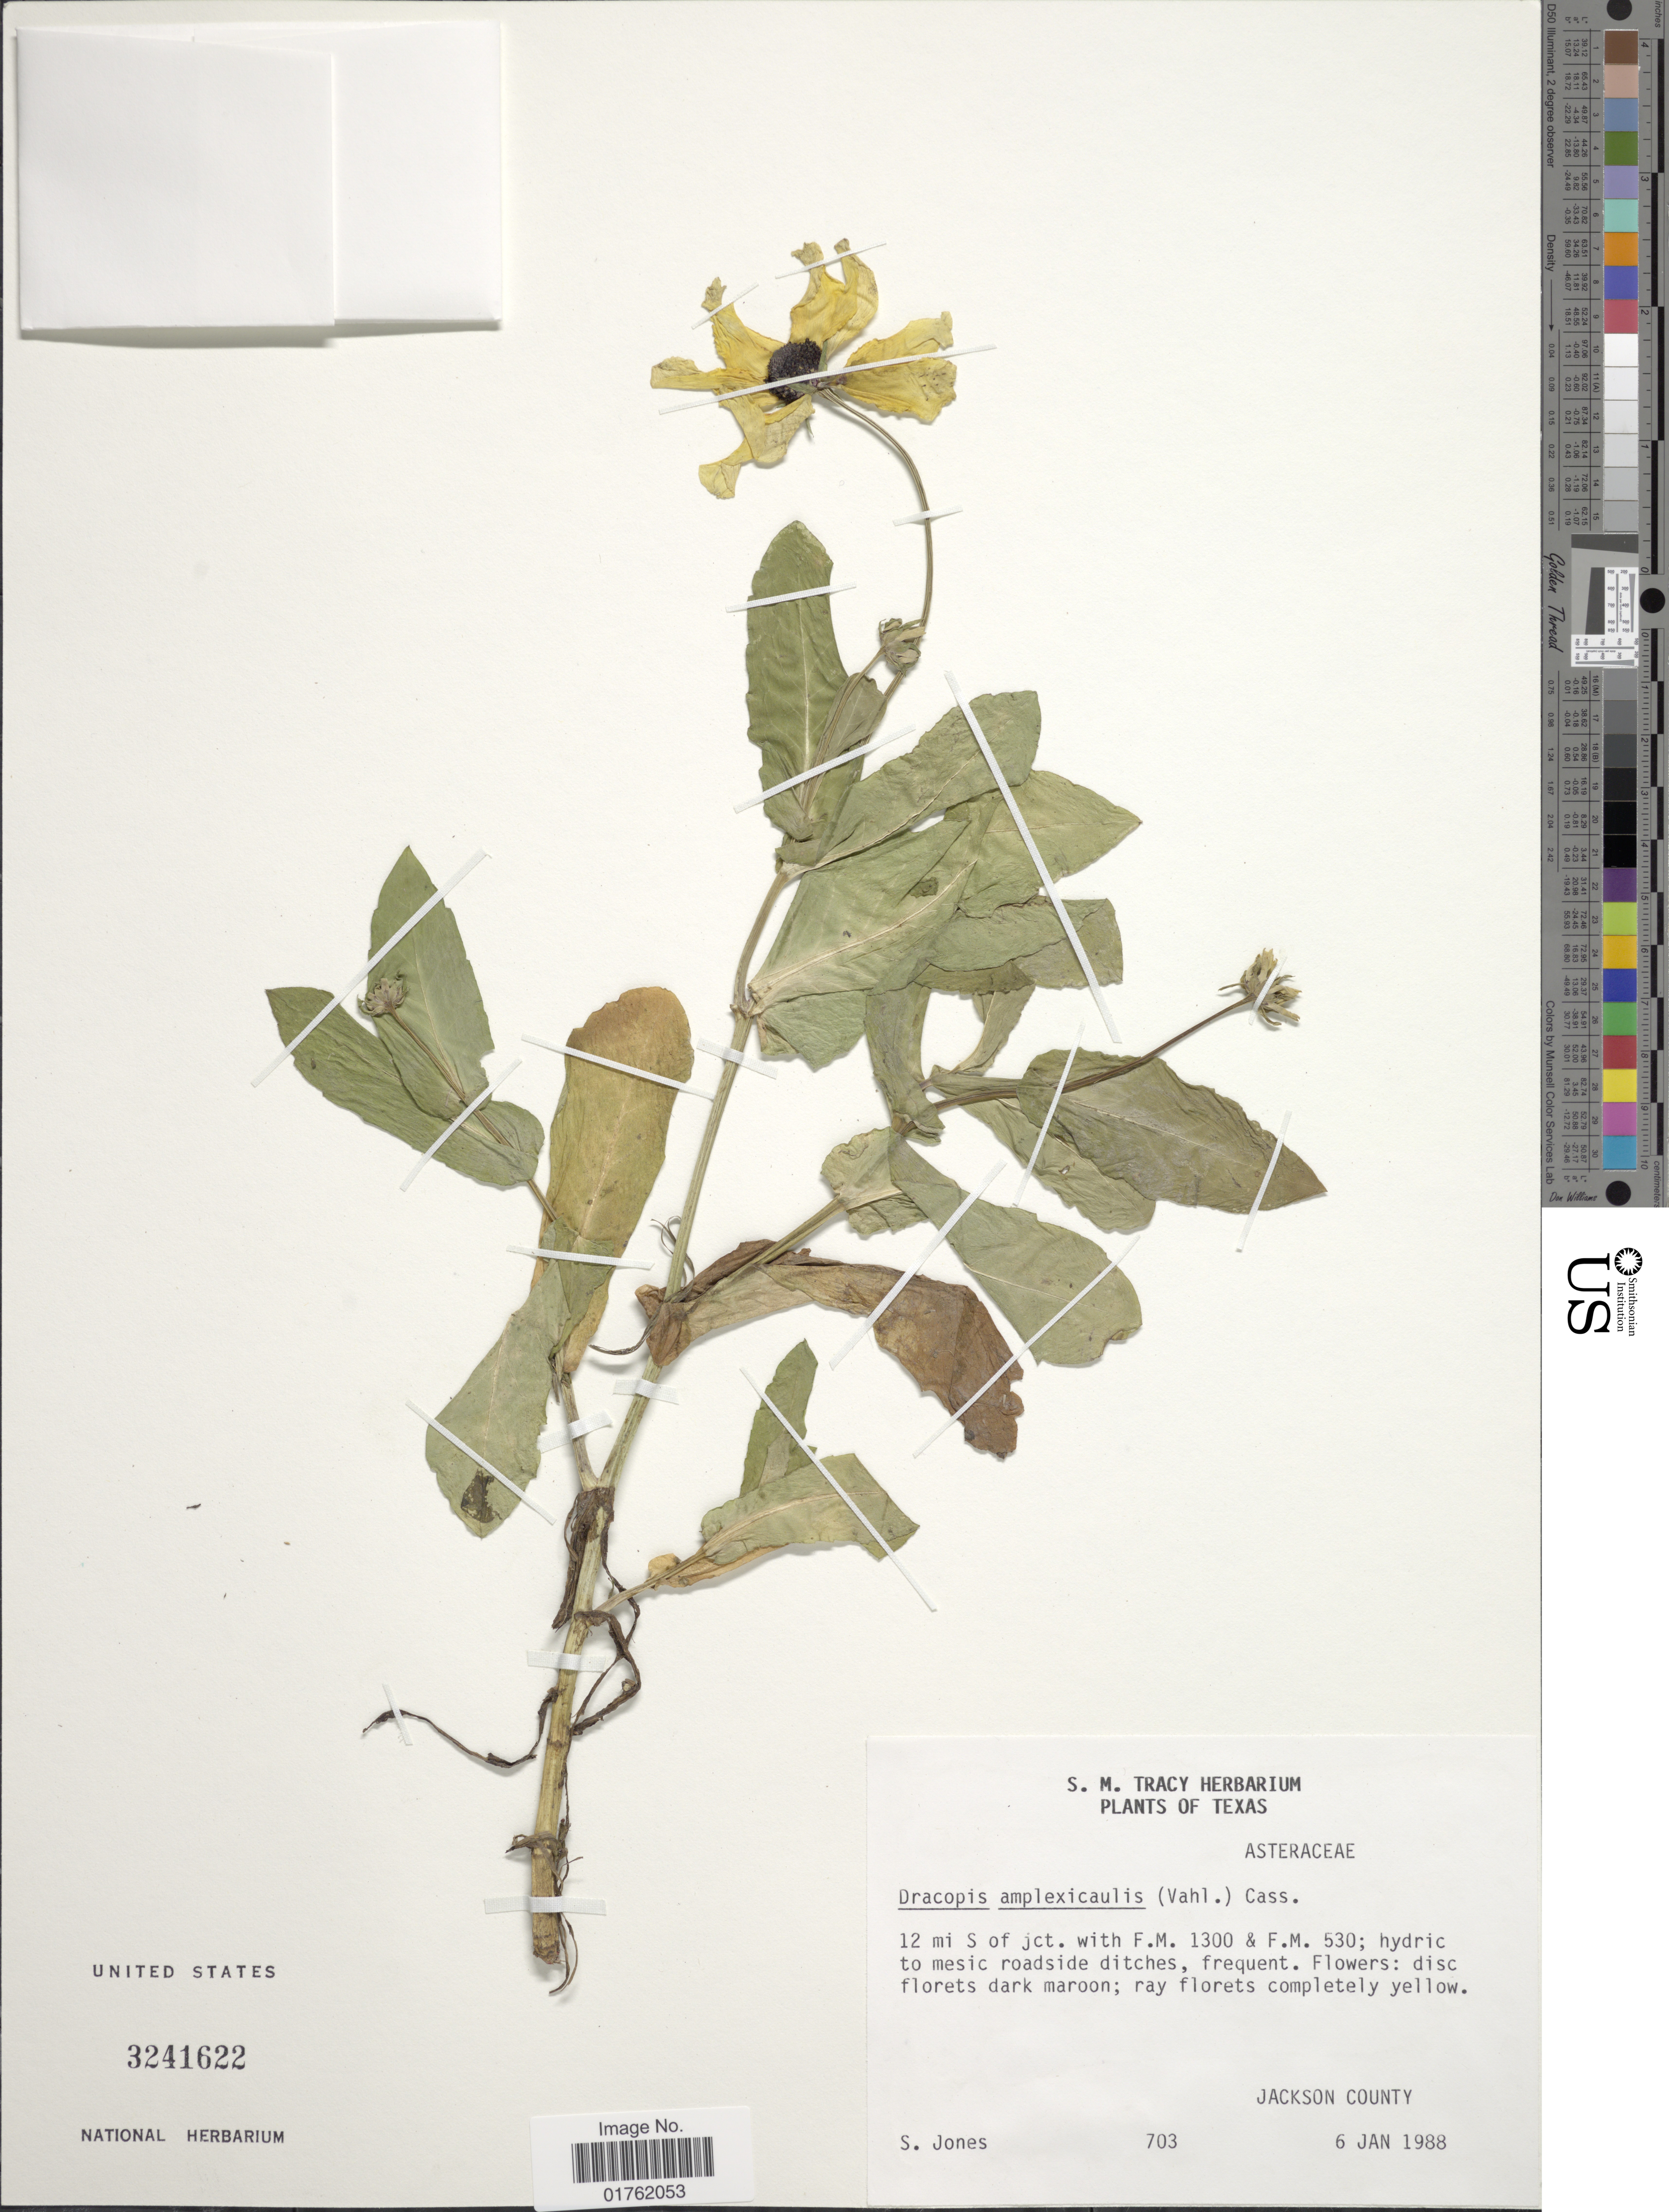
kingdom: Plantae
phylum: Tracheophyta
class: Magnoliopsida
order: Asterales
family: Asteraceae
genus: Ratibida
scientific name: Ratibida amplexicaulis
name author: (Vahl) Cass.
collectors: S. Jones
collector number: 703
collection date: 1988-01-06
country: United States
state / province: Texas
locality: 12 mi S of jct with F.M. 1300 & F.M. 530, Jackson County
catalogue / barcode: US 3241622